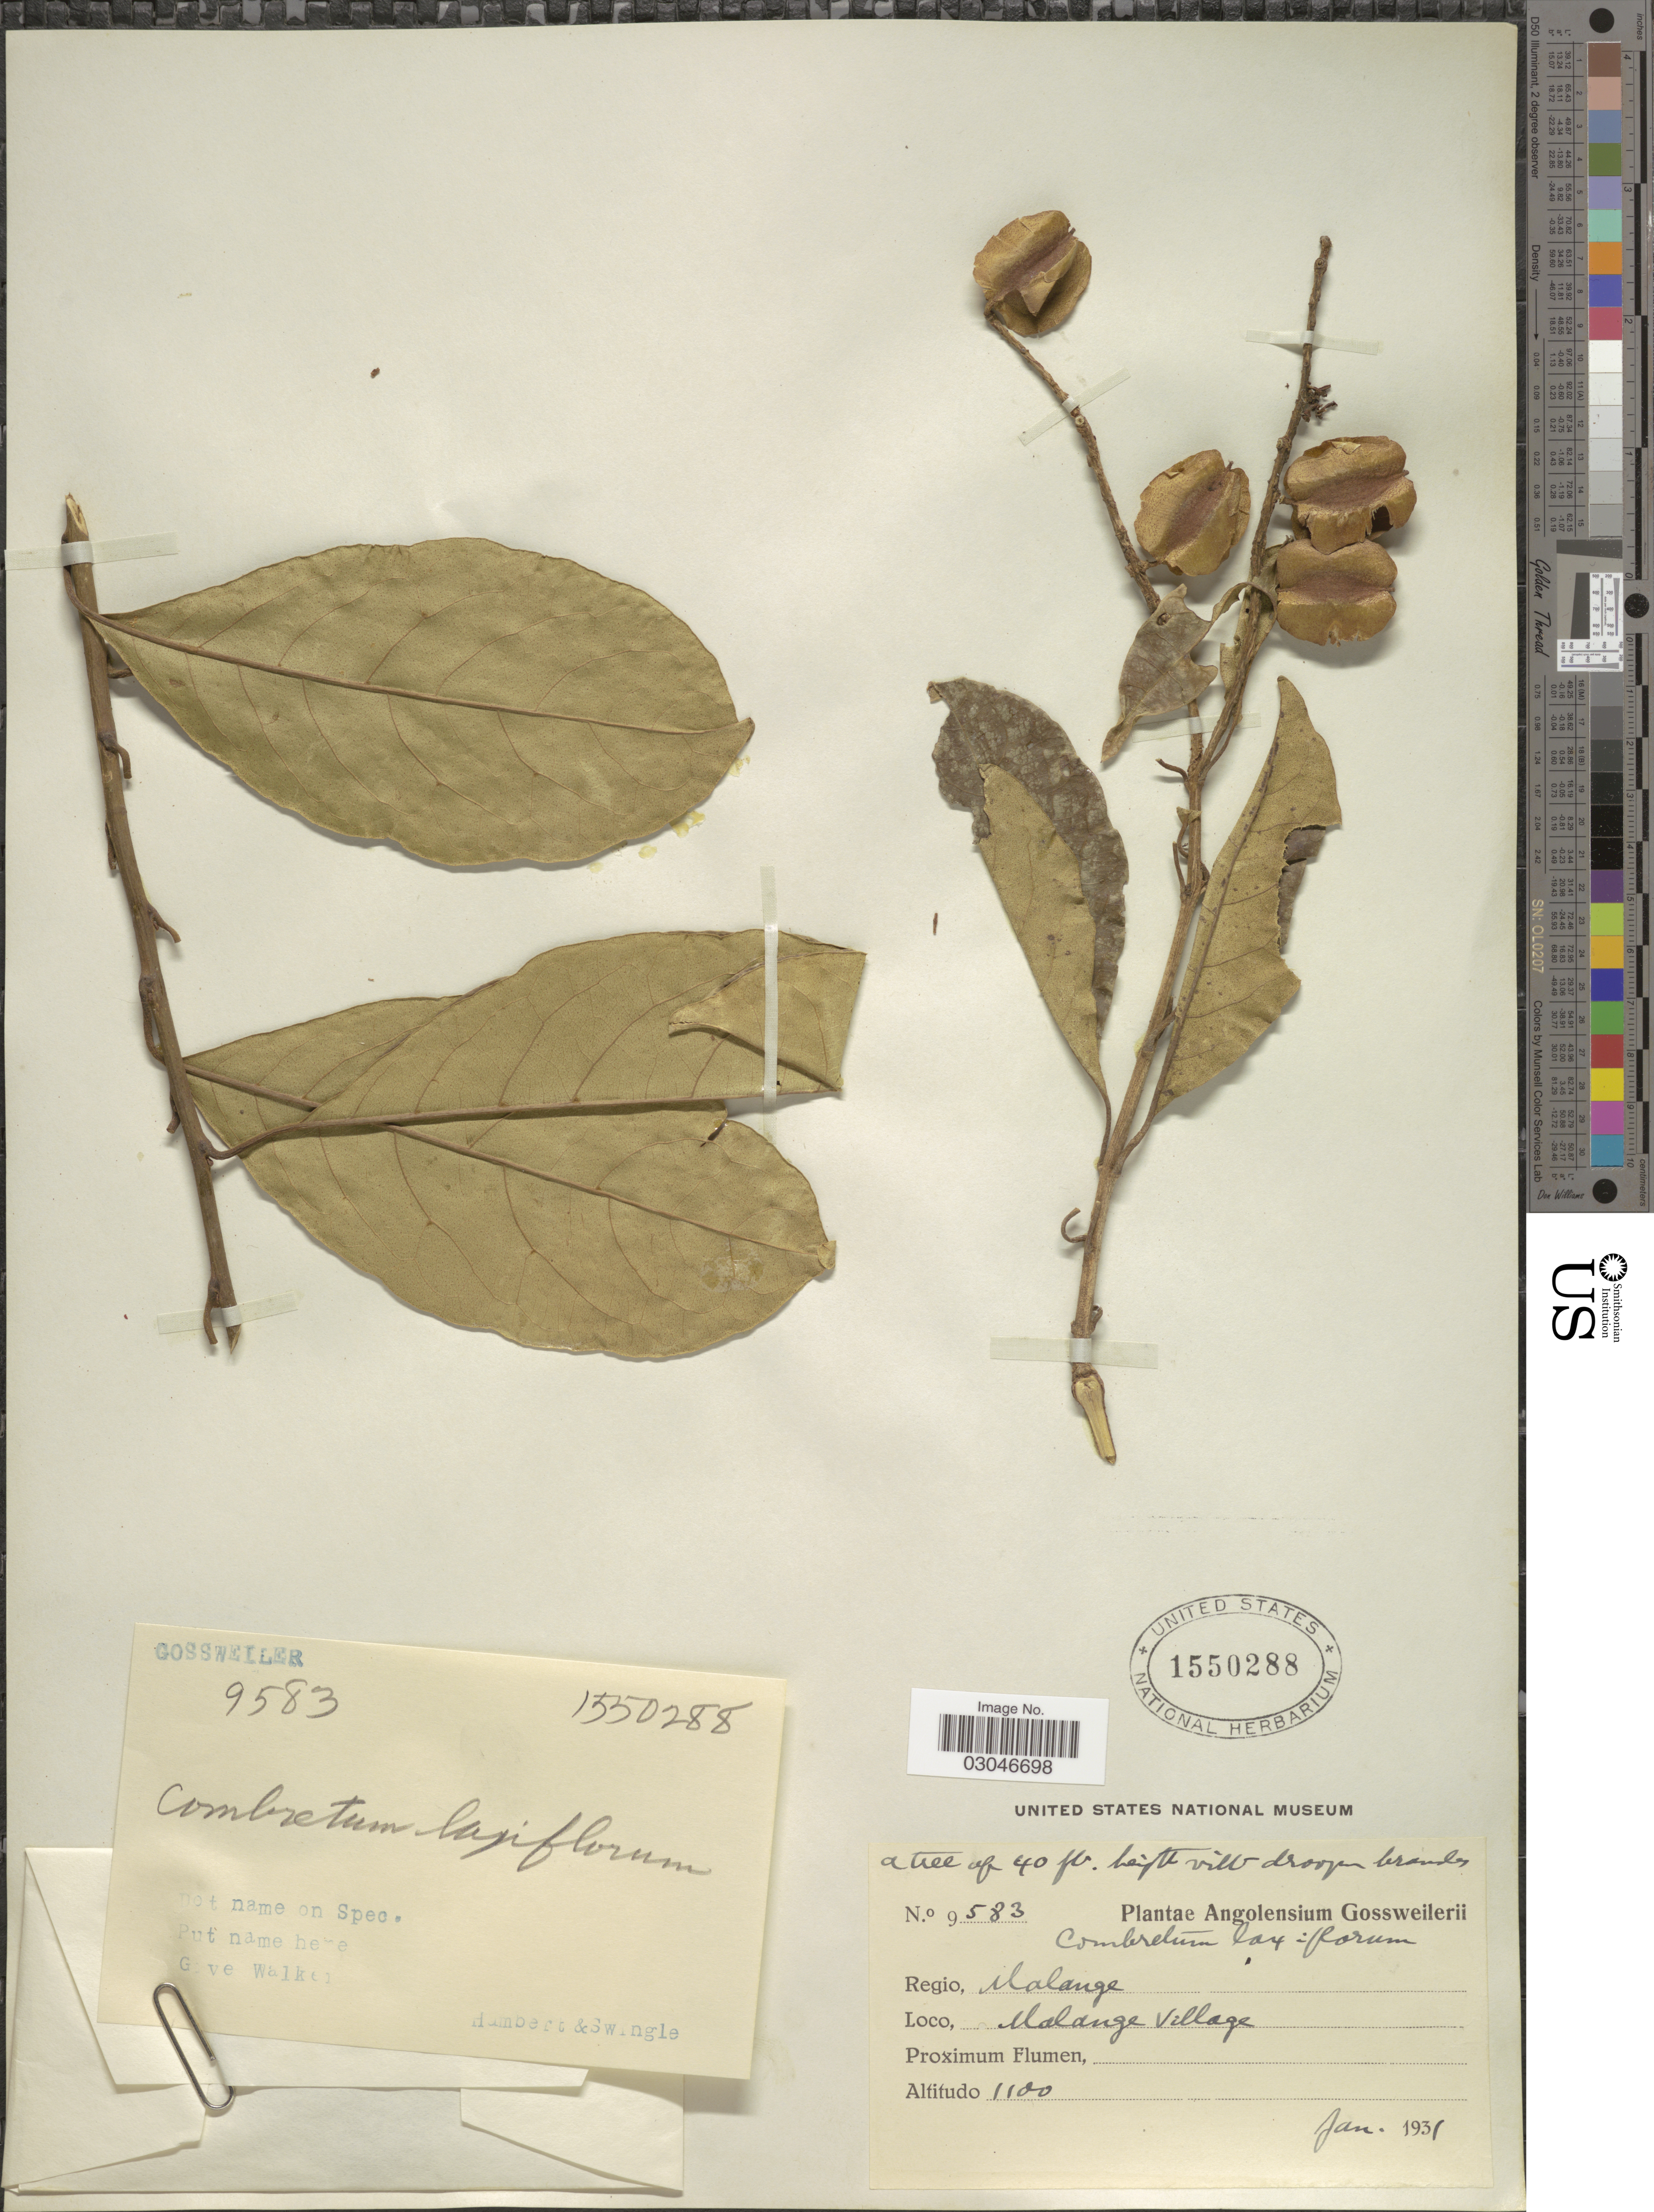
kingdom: Plantae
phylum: Tracheophyta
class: Magnoliopsida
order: Myrtales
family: Combretaceae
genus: Combretum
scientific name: Combretum laxiflorum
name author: Welw. ex Laws.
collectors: J. Gossweiler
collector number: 9583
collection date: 1931-01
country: Angola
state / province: Malange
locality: Regio, Malange. Malange Village.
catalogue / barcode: US 1550288